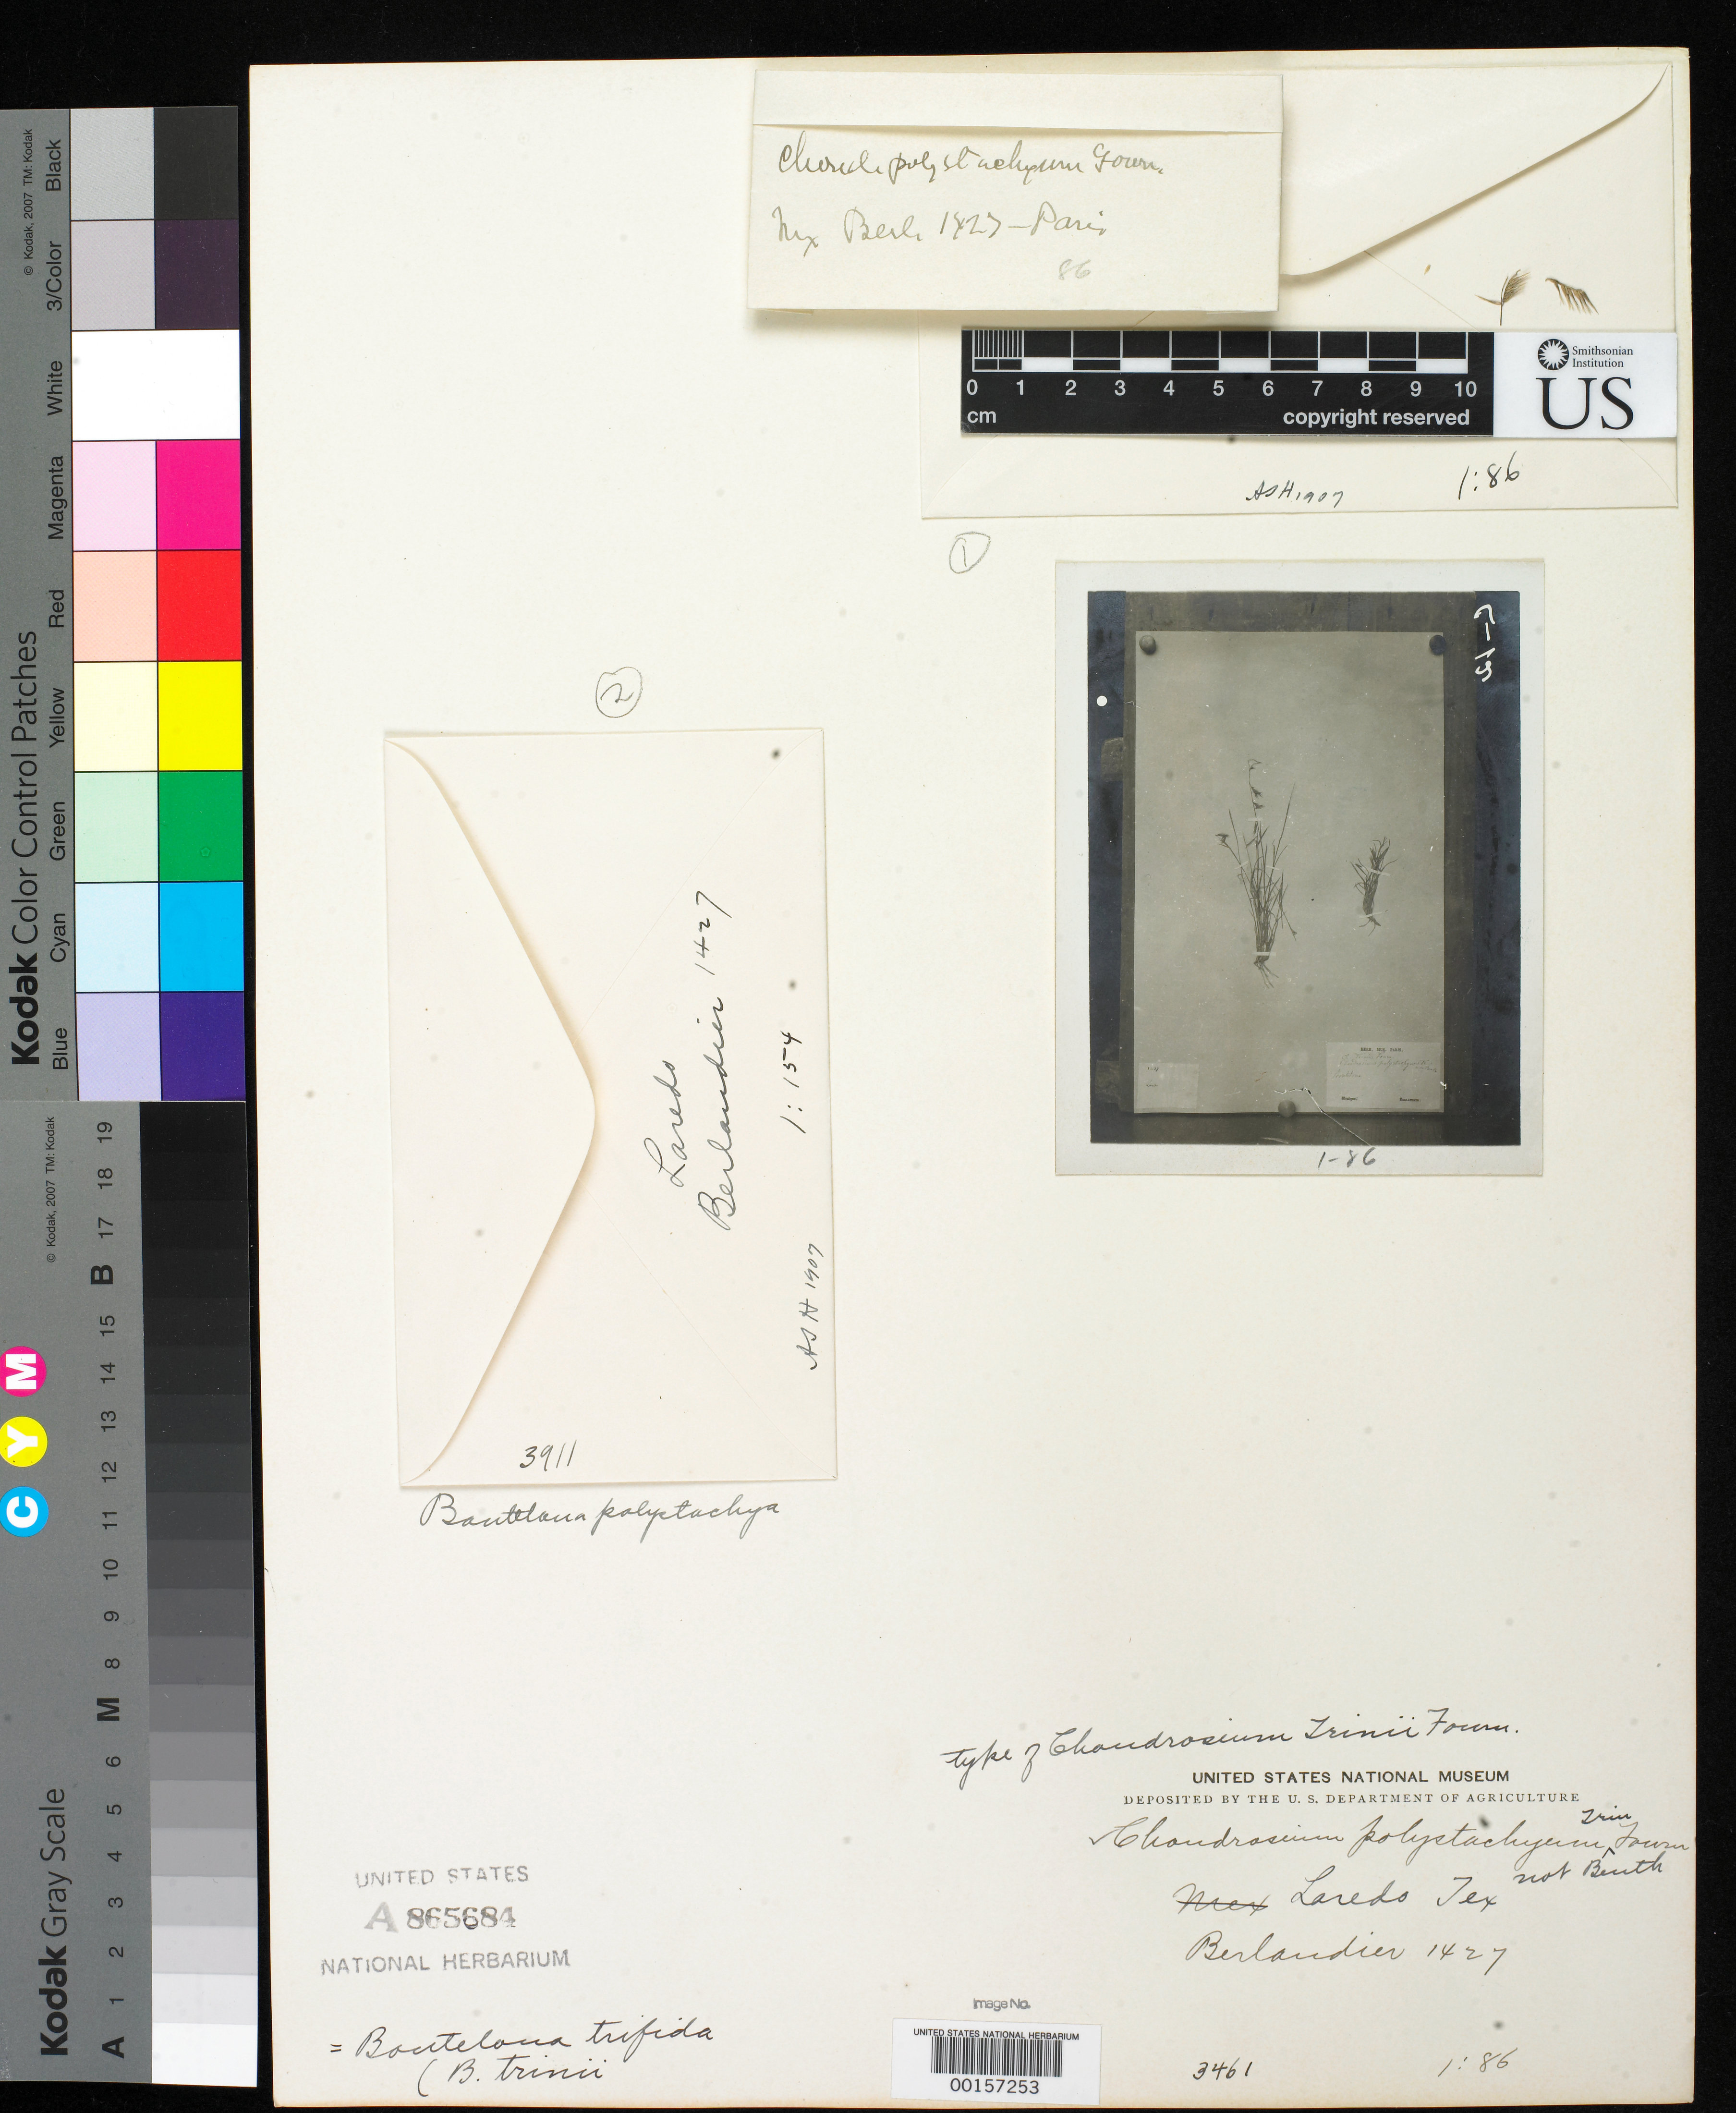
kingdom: Plantae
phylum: Tracheophyta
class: Liliopsida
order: Poales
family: Poaceae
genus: Chondrosum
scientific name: Chondrosum trinii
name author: E. Fourn.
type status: Type Fragment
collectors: J. L. Berlandier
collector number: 1427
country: United States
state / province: Texas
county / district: Webb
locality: Laredo.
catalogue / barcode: US 865684A